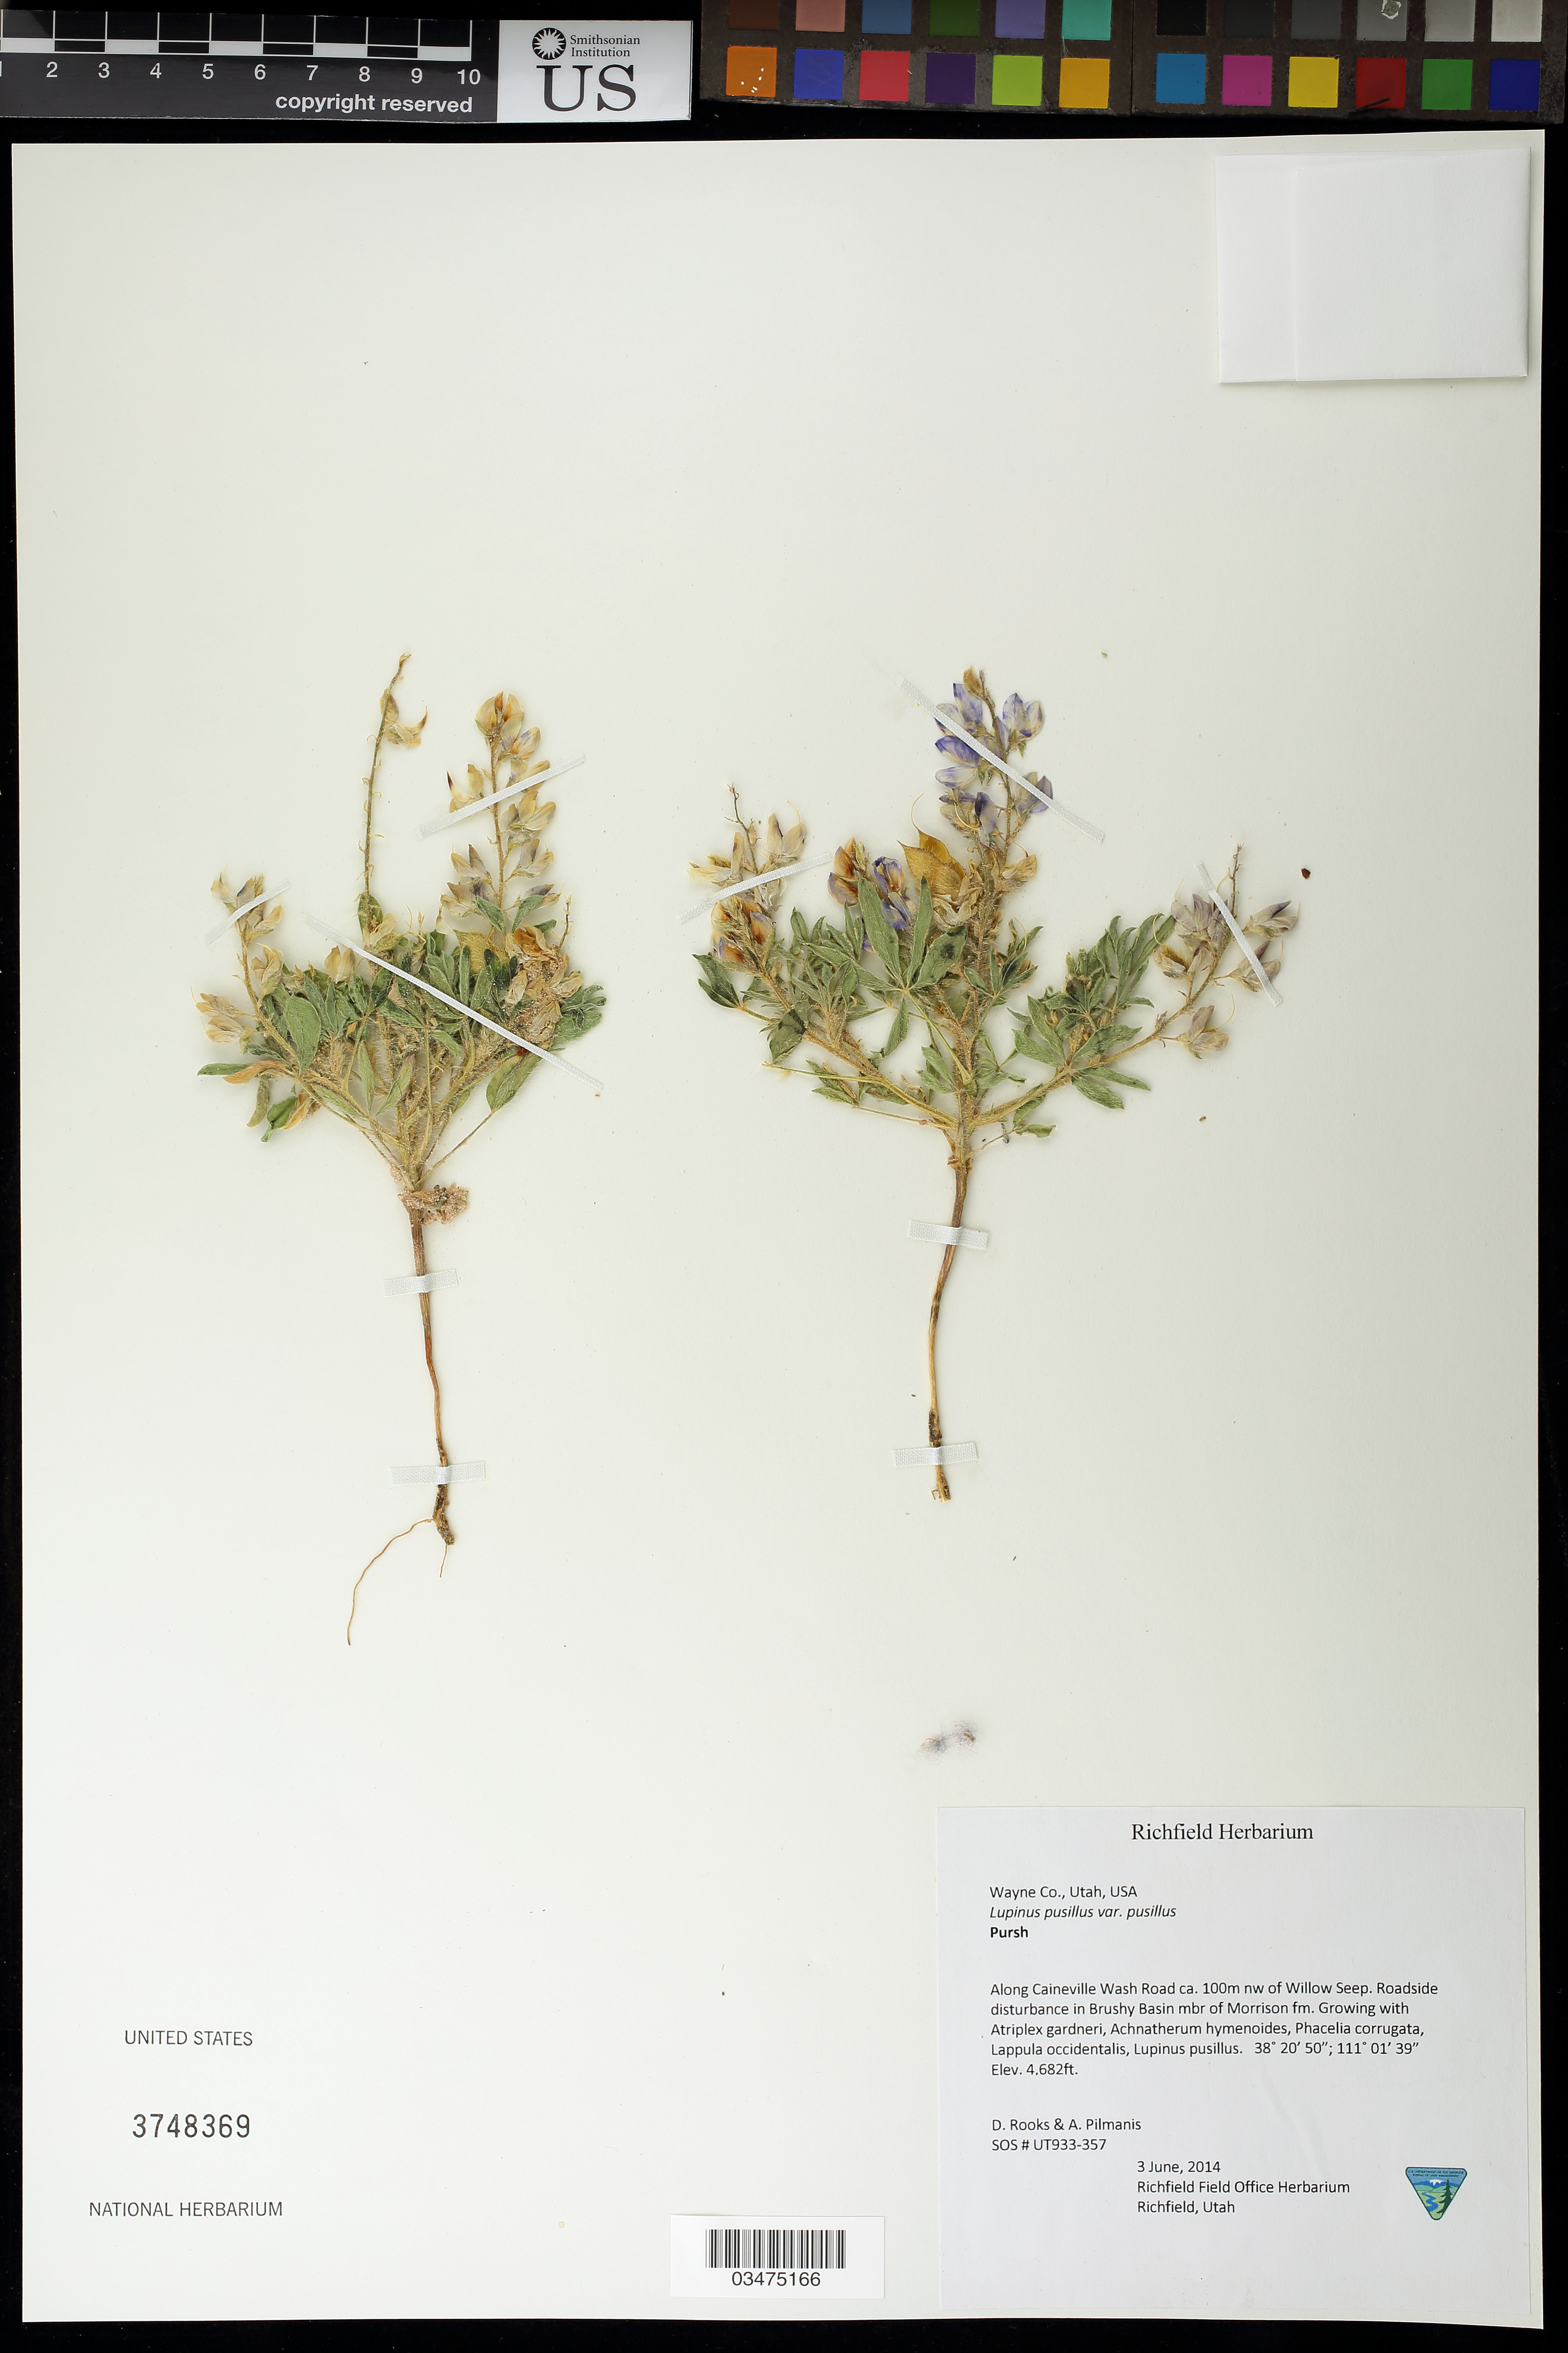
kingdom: Plantae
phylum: Tracheophyta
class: Magnoliopsida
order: Fabales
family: Fabaceae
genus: Lupinus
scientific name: Lupinus pusillus var. pusillus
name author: Pursh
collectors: D. Rooks & A. Pilmanis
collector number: UT933-357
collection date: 2014-06-03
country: United States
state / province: Utah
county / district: Wayne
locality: Along Caineville Wash Road, 100 m NW of Willow Seep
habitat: Roadside disturbance in Brushy mbr. of Morrison fm.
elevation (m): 1427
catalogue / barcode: US 3748369